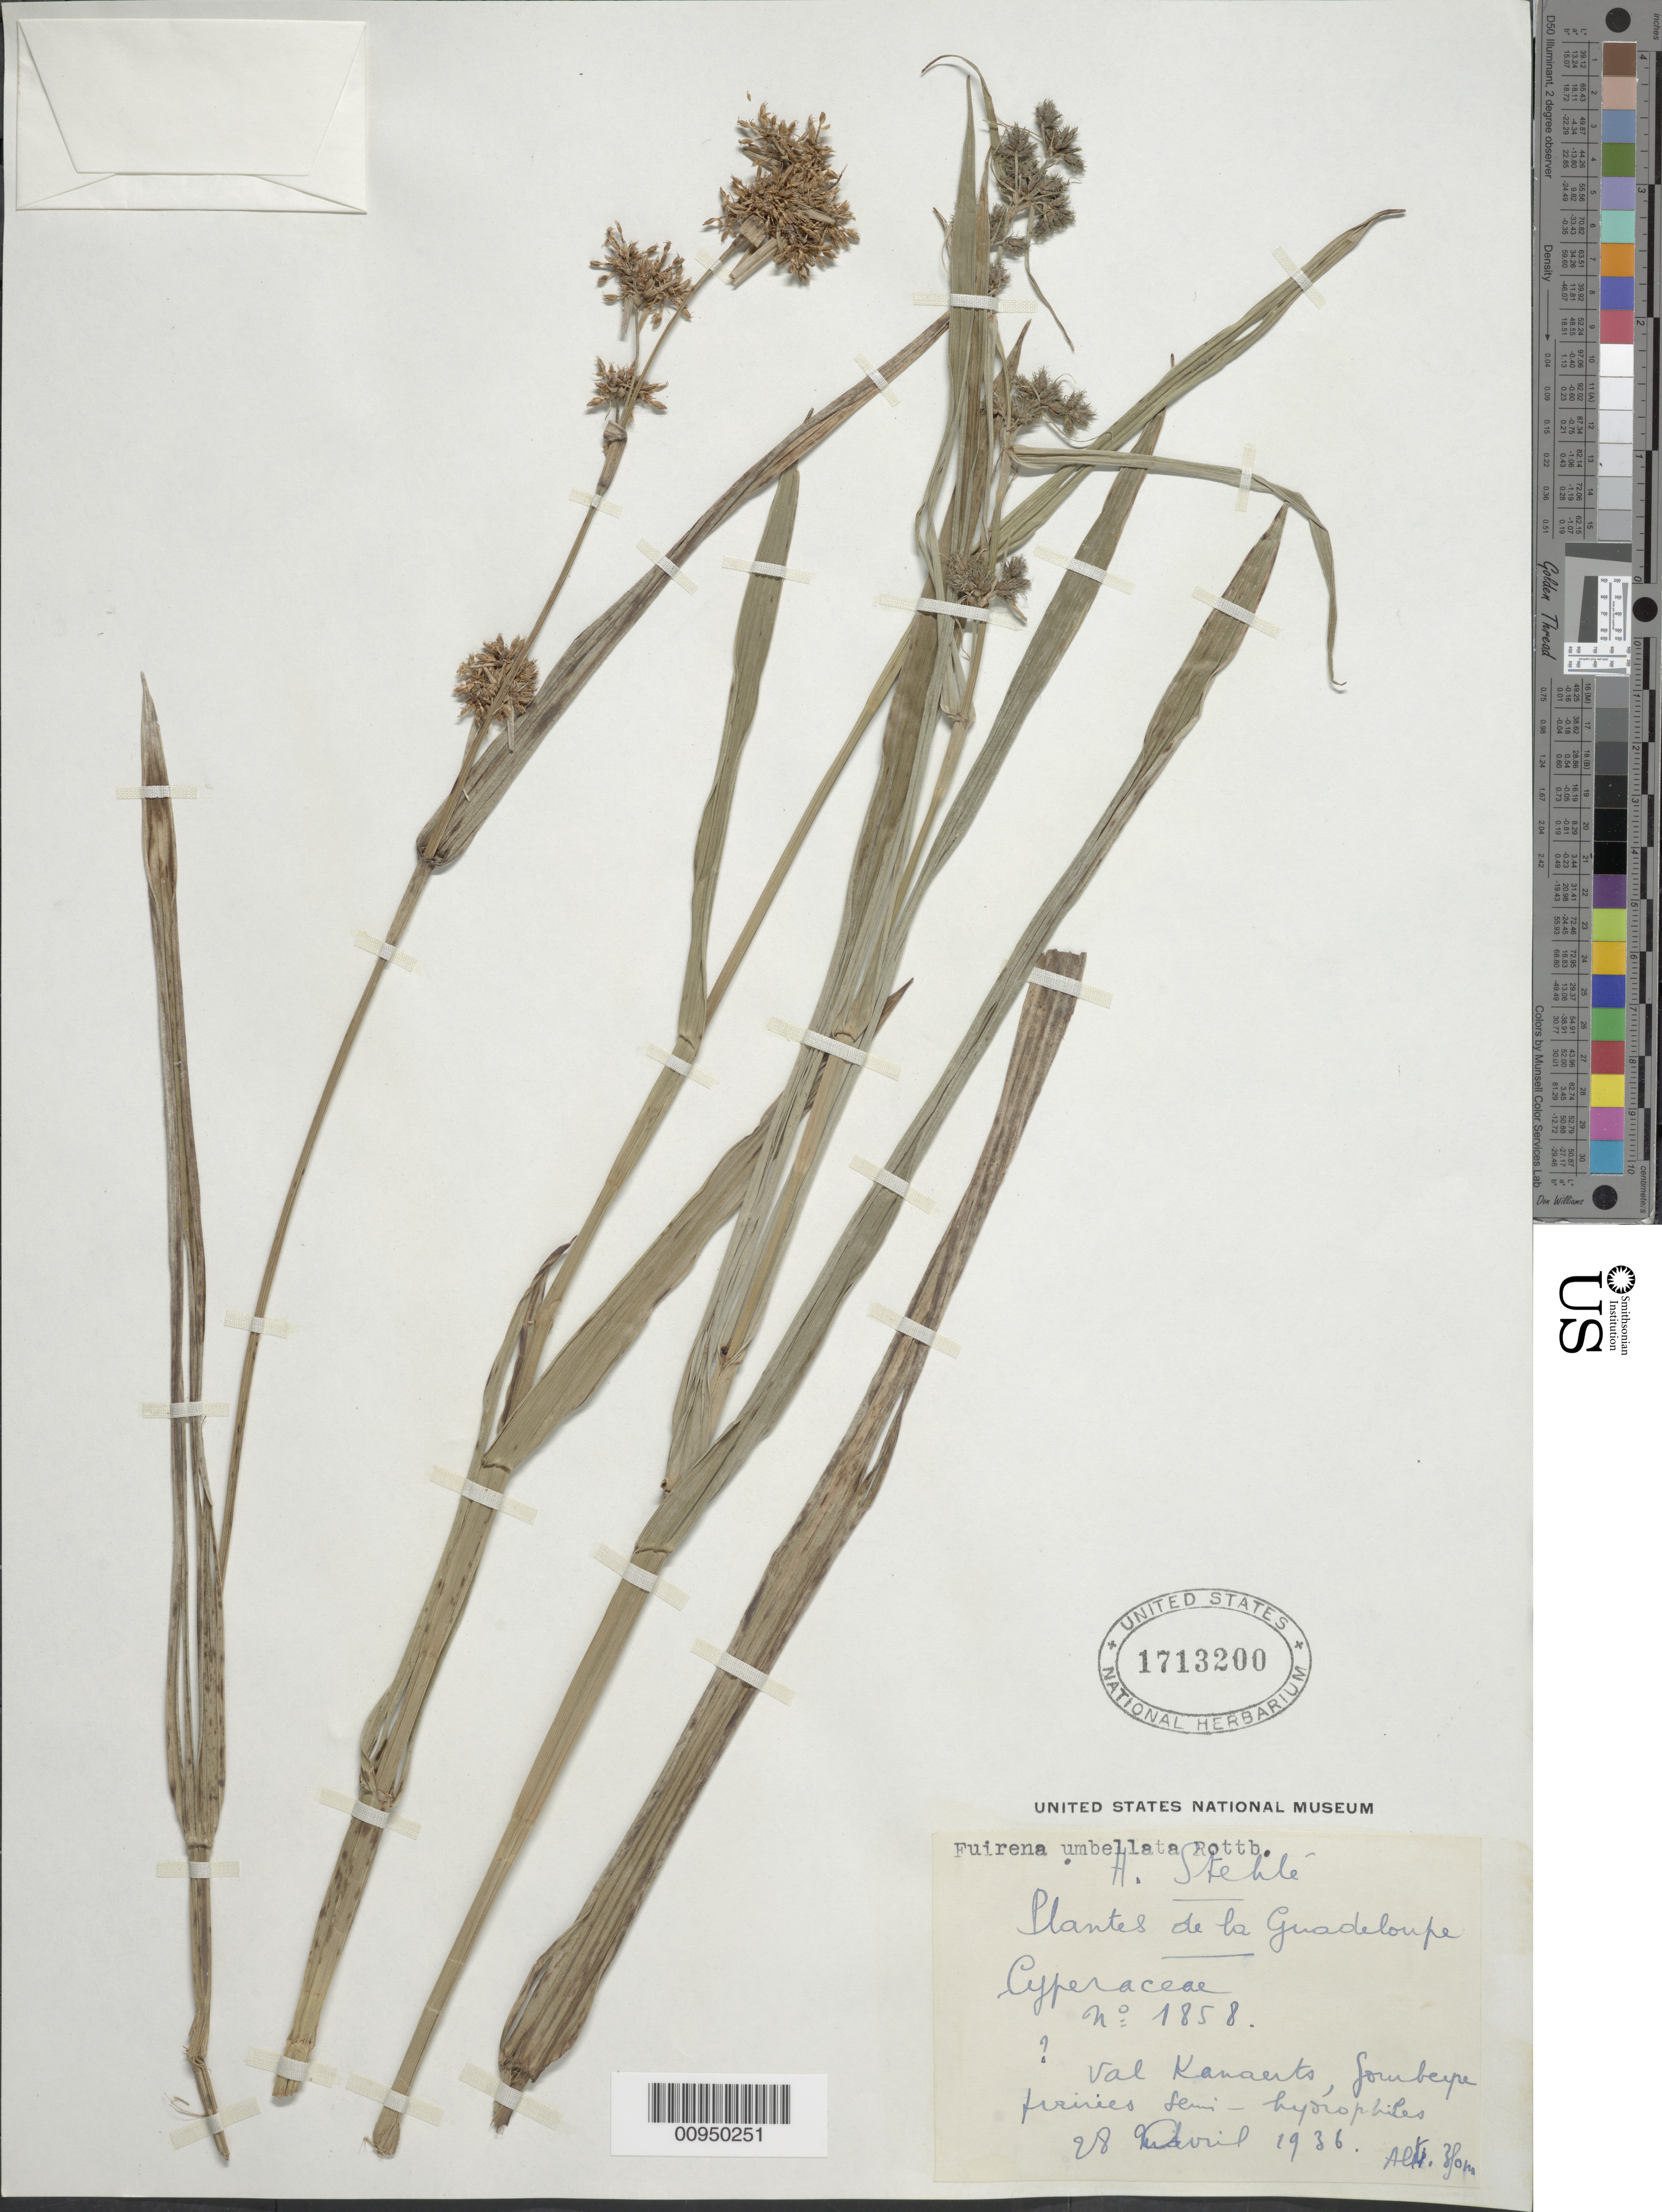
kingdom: Plantae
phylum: Tracheophyta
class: Liliopsida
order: Poales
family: Cyperaceae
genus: Fuirena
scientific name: Fuirena umbellata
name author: Rottb.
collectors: H. Stehlé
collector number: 1858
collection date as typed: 28 Apr 1936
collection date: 1936-04-28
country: Guadeloupe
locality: Val Kamaerts, Soufriere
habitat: "fraireies" semi-hydrophiles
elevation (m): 350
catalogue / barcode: US 1713200